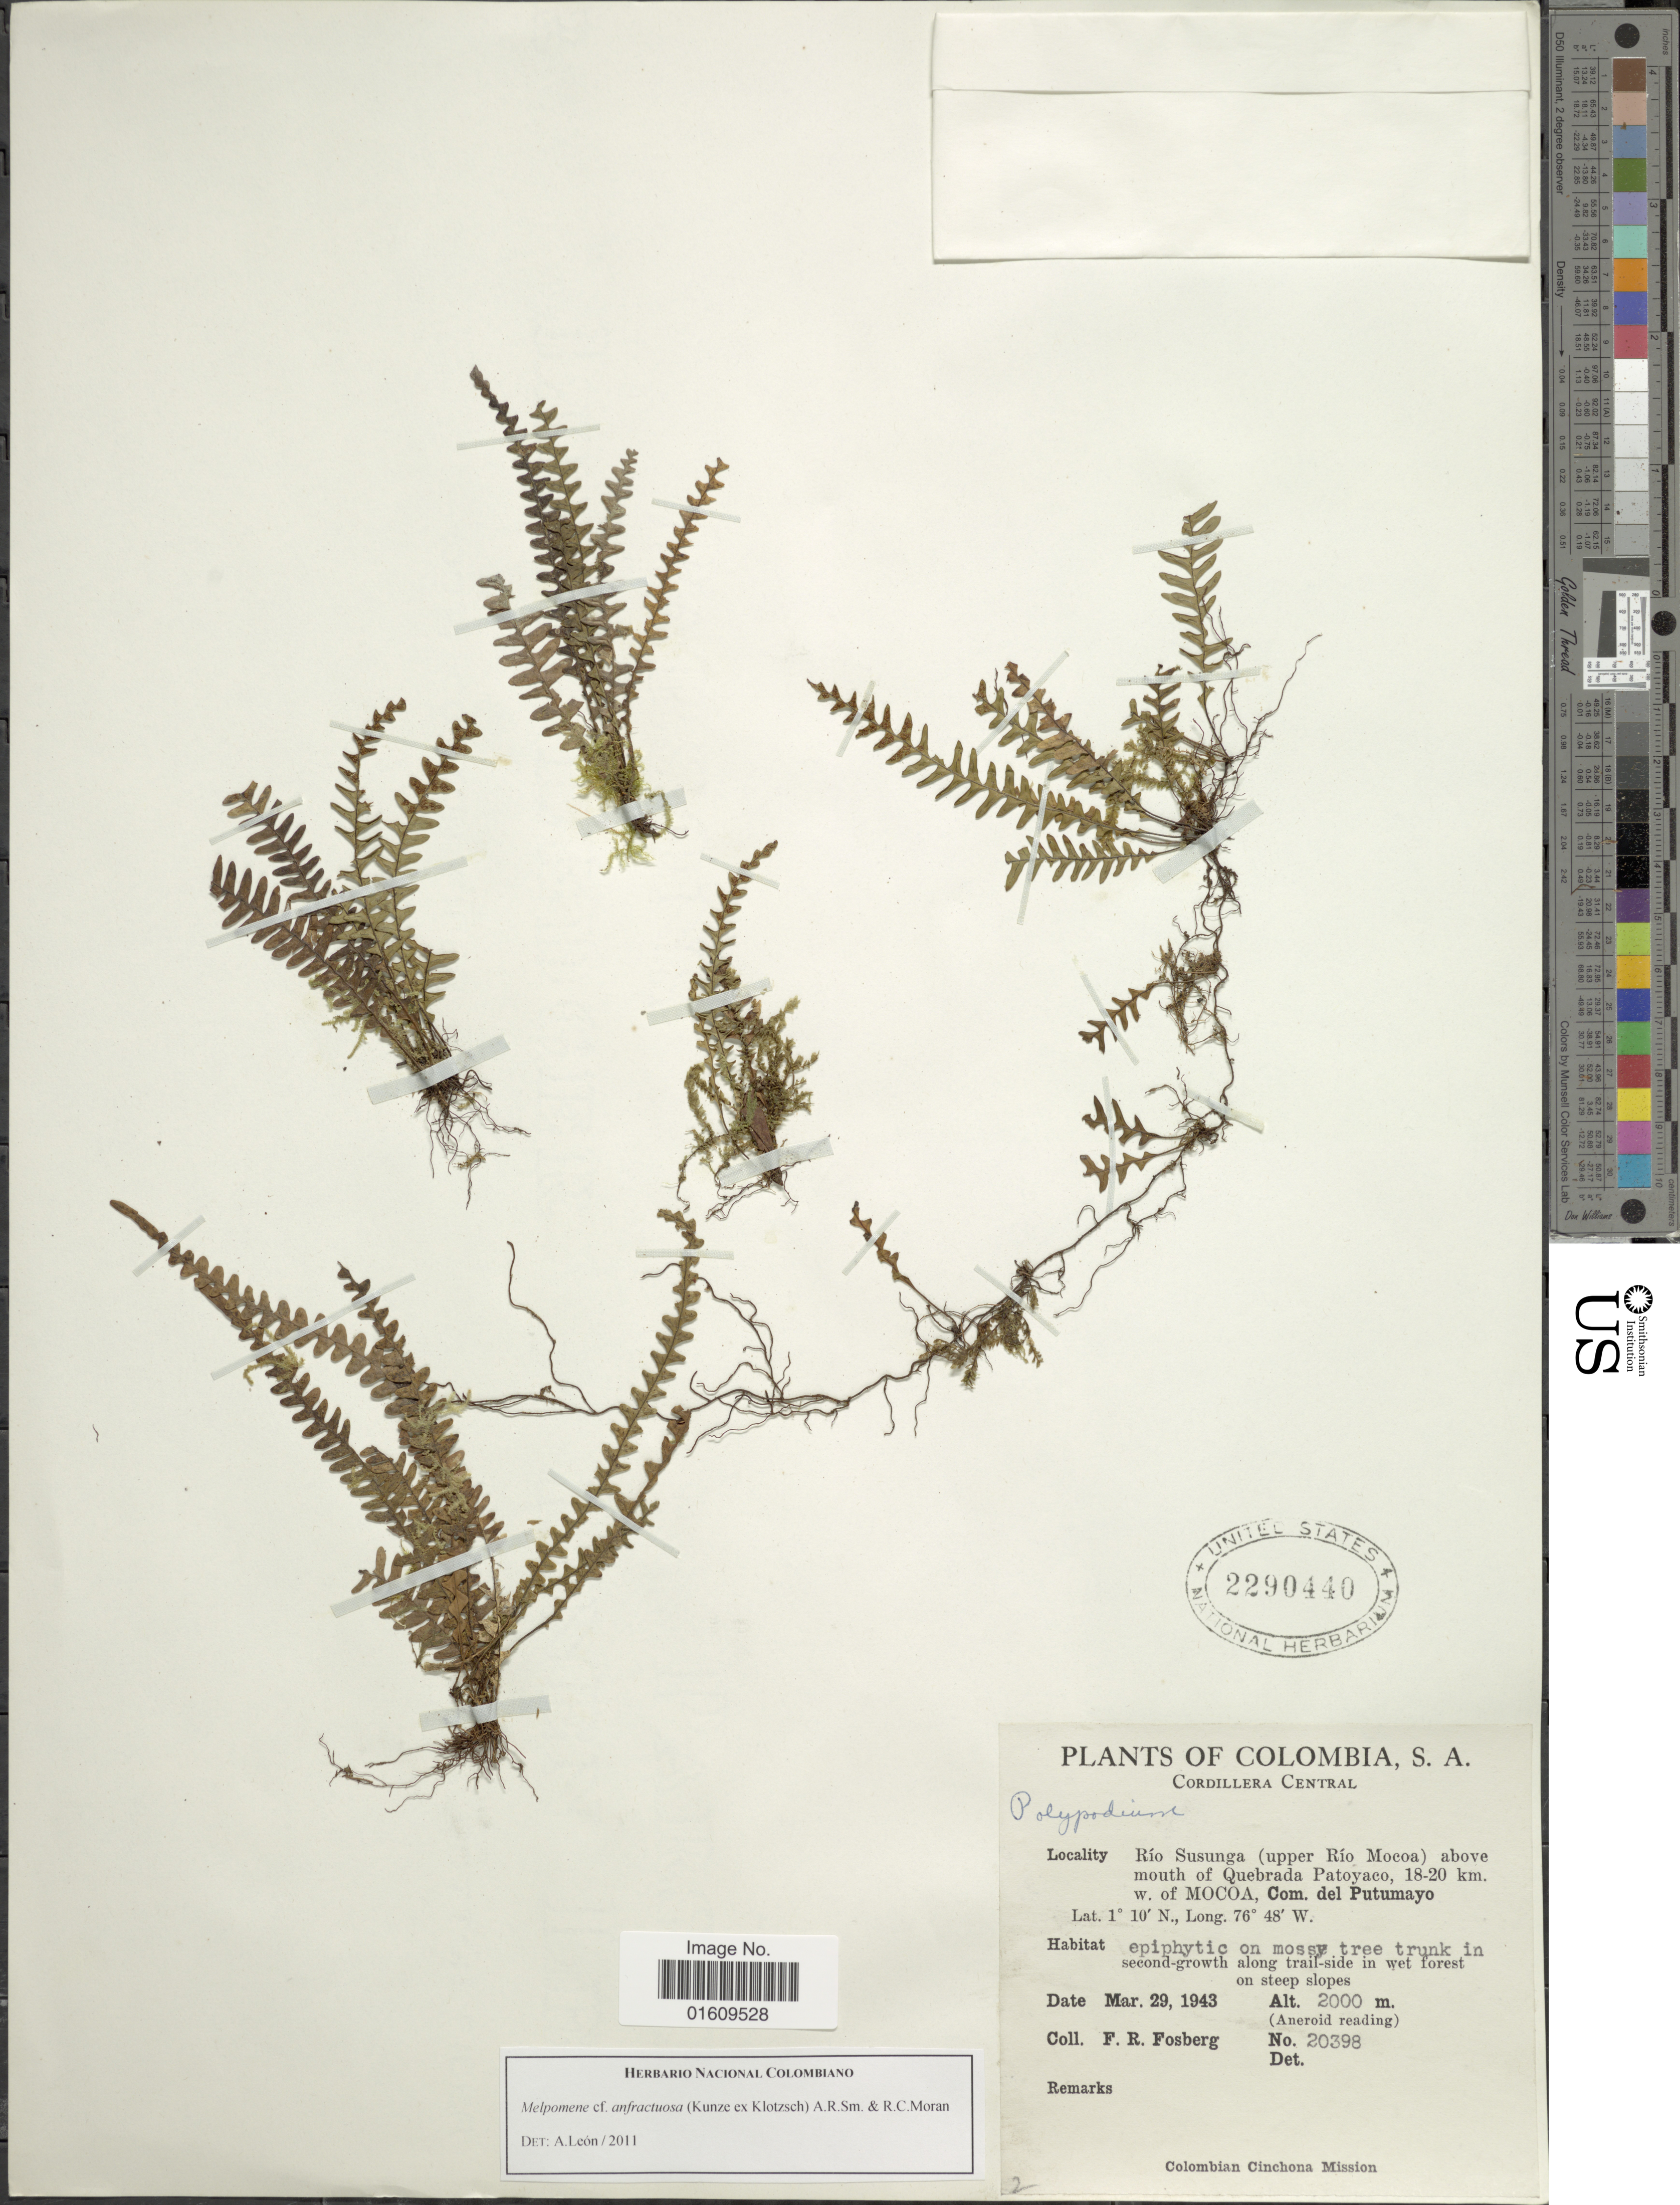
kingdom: Plantae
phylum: Tracheophyta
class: Polypodiopsida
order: Polypodiales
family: Polypodiaceae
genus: Ascogrammitis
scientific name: Ascogrammitis anfractuosa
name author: (Kunze ex Klotzsch) Sundue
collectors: F. R. Fosberg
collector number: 20398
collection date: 1943-03-29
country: Colombia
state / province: Putumayo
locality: Cordillera Central, Rio Susunga ( upper Rio Mocoa ) above mouth of Qeubrada Patoyaco, 18-20 km. w of Mocoa, Com. de Putumao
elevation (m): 2000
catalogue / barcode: US 2290440